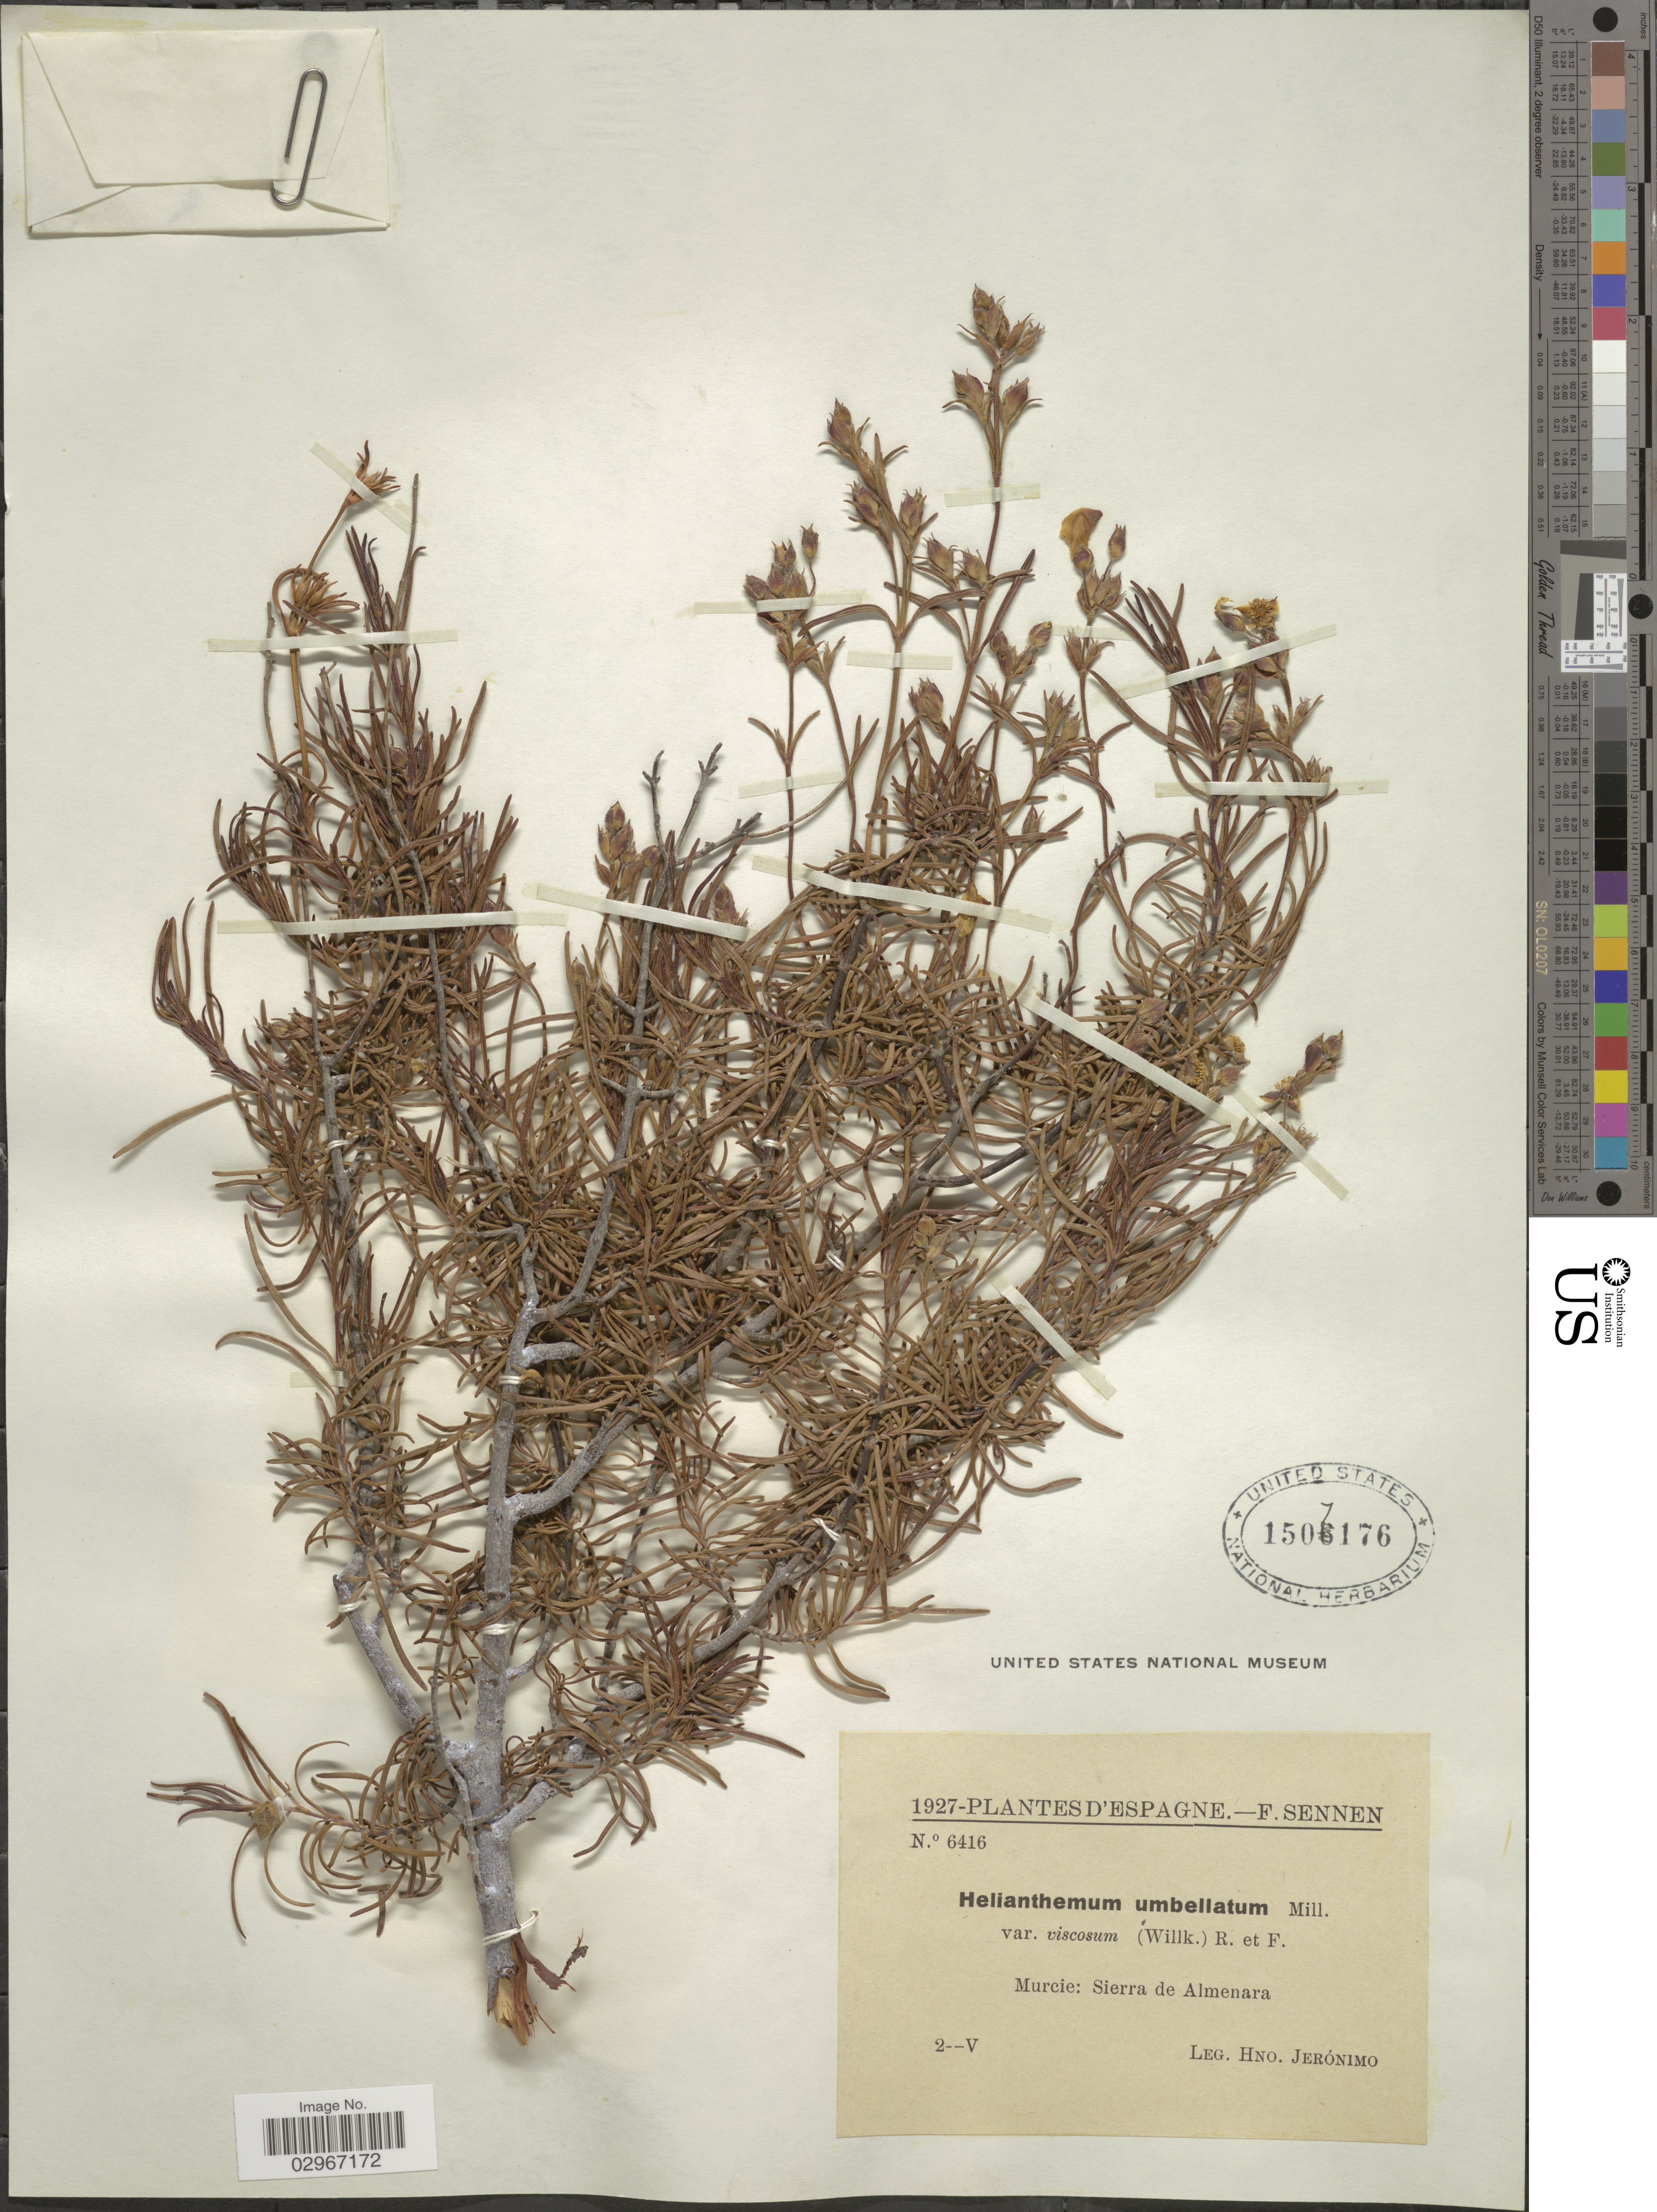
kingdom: Plantae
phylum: Tracheophyta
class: Magnoliopsida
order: Malvales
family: Cistaceae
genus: Helianthemum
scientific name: Helianthemum umbellatum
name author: (L.) Mill.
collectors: H. Jerónimo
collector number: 6416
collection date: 1927-05-02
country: Spain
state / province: Murcia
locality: Murcie: Sierra de Almenara.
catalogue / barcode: US 1507176